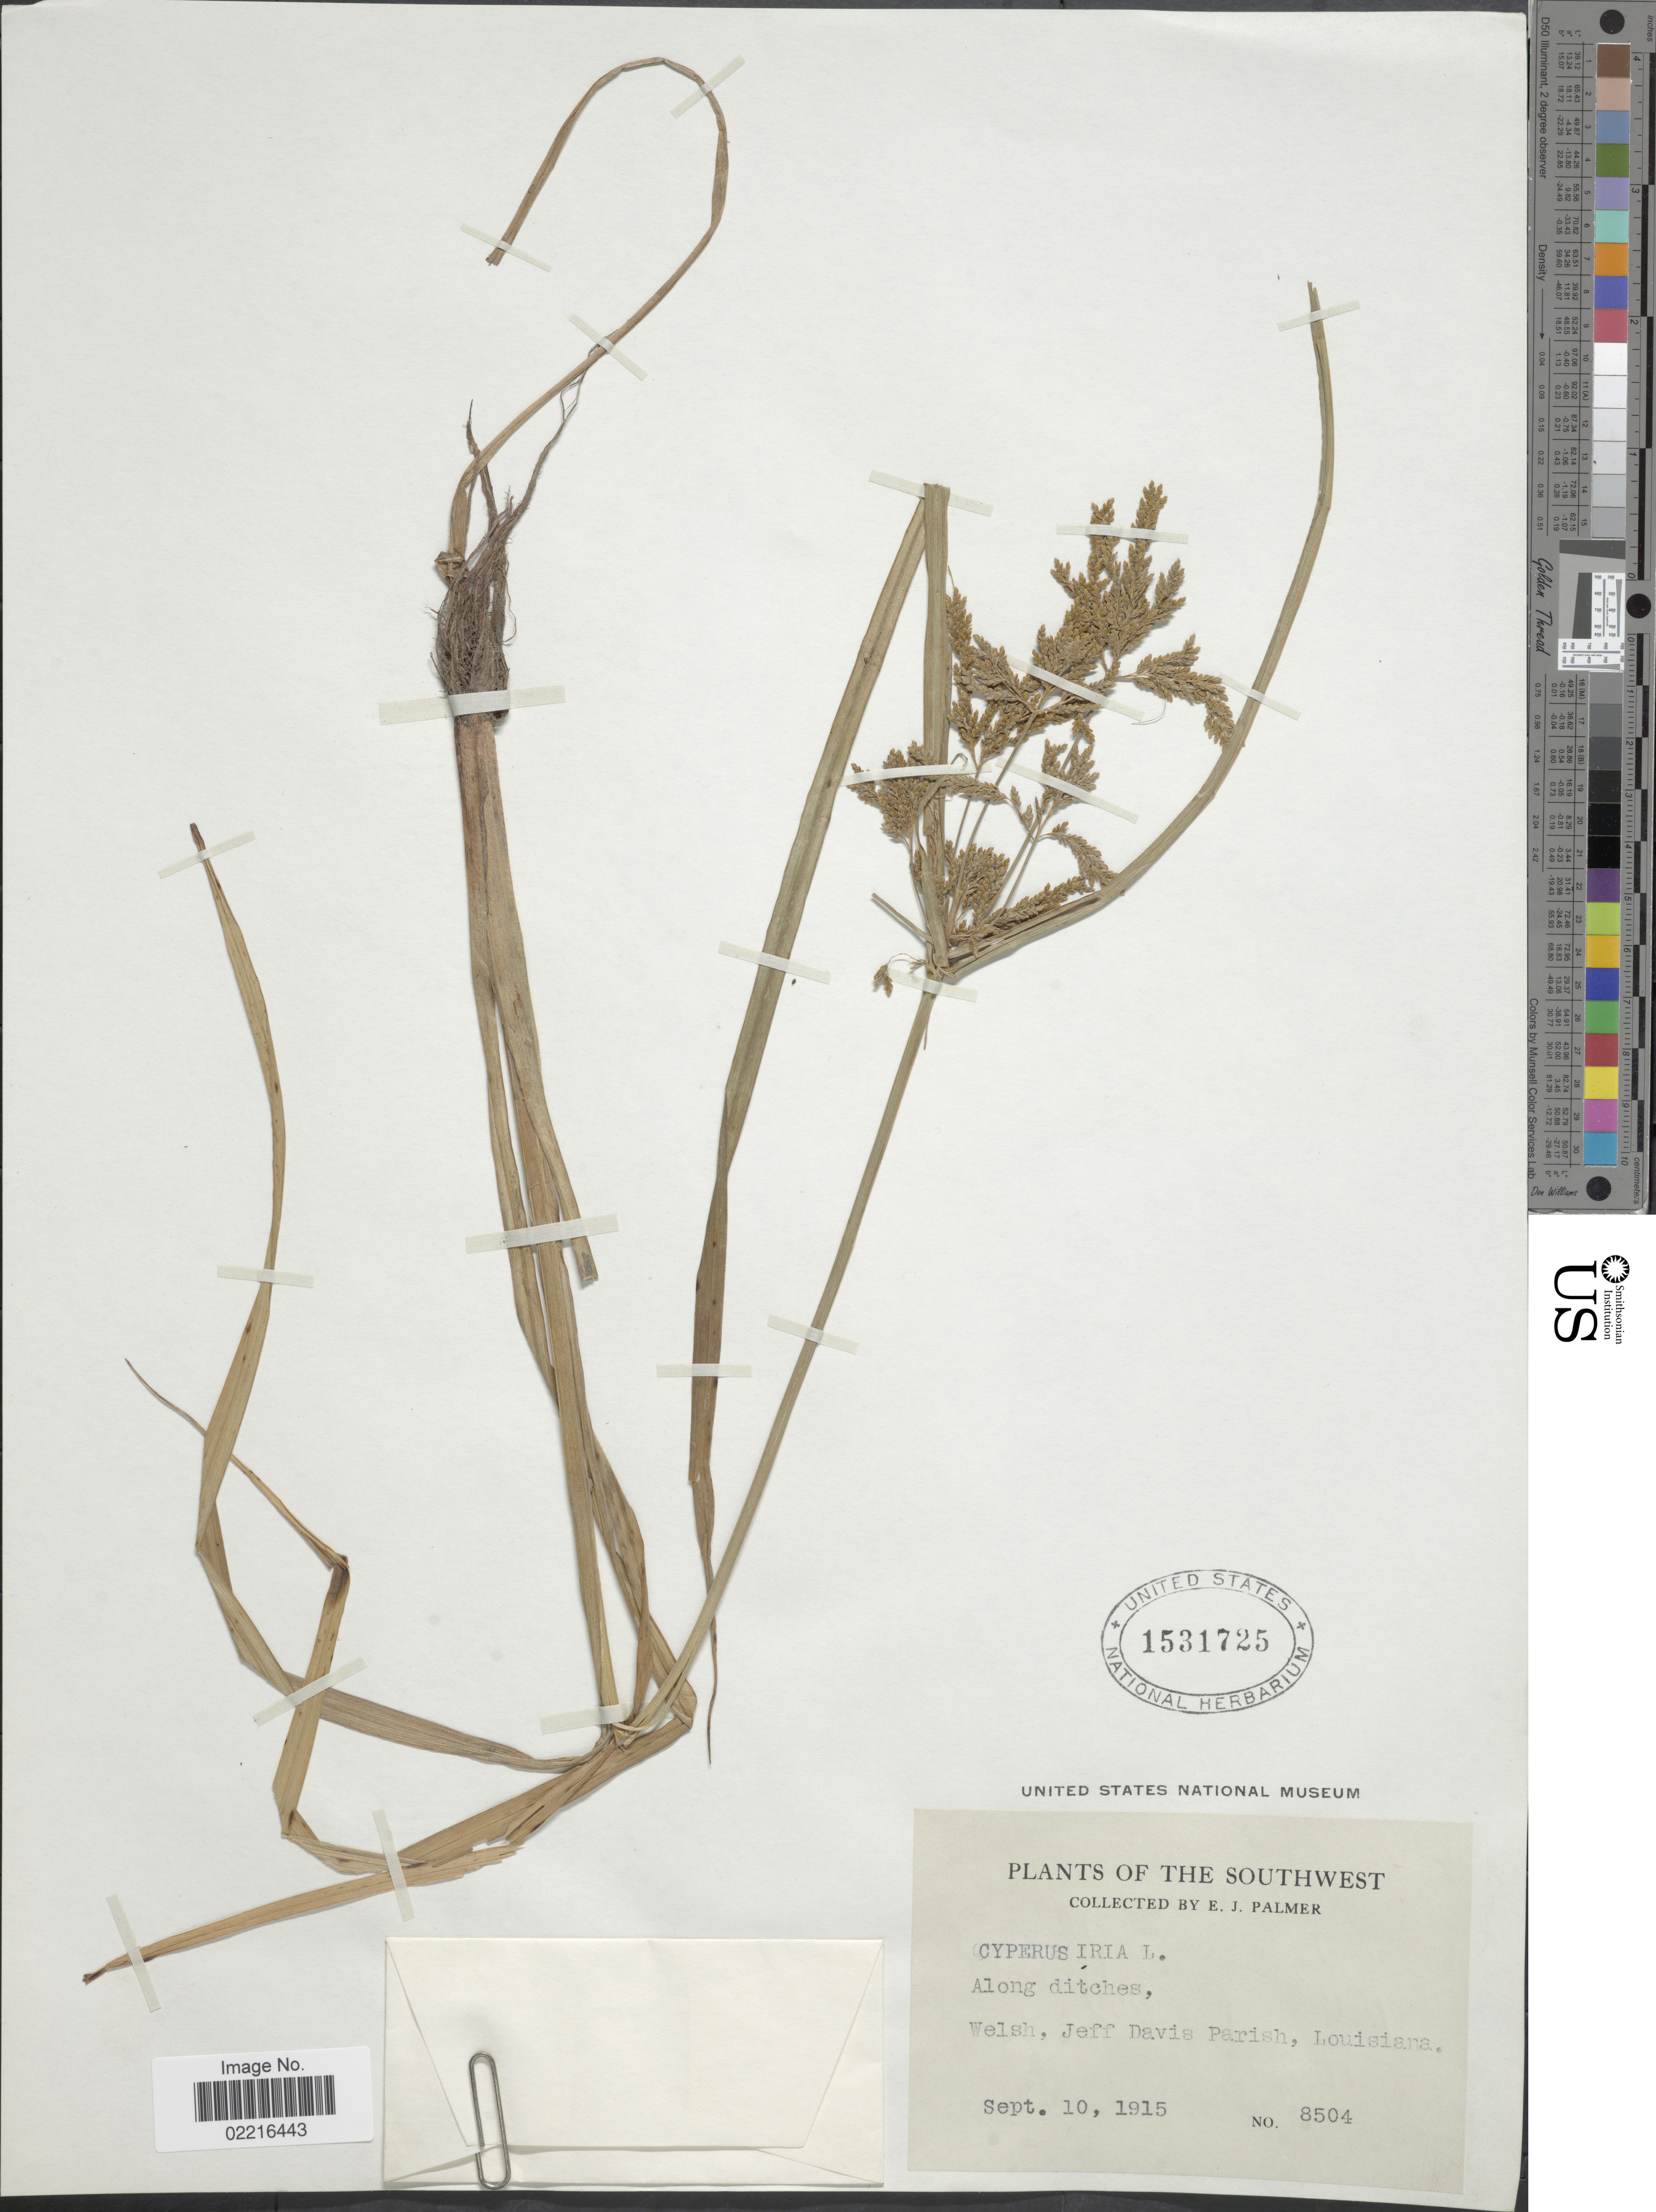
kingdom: Plantae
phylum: Tracheophyta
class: Liliopsida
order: Poales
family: Cyperaceae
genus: Cyperus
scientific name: Cyperus iria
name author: L.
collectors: E. J. Palmer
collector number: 8504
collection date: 1915-09-10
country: United States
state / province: Louisiana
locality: The Southwest, Welsh, Jeff Davis Parish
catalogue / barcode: US 1531725